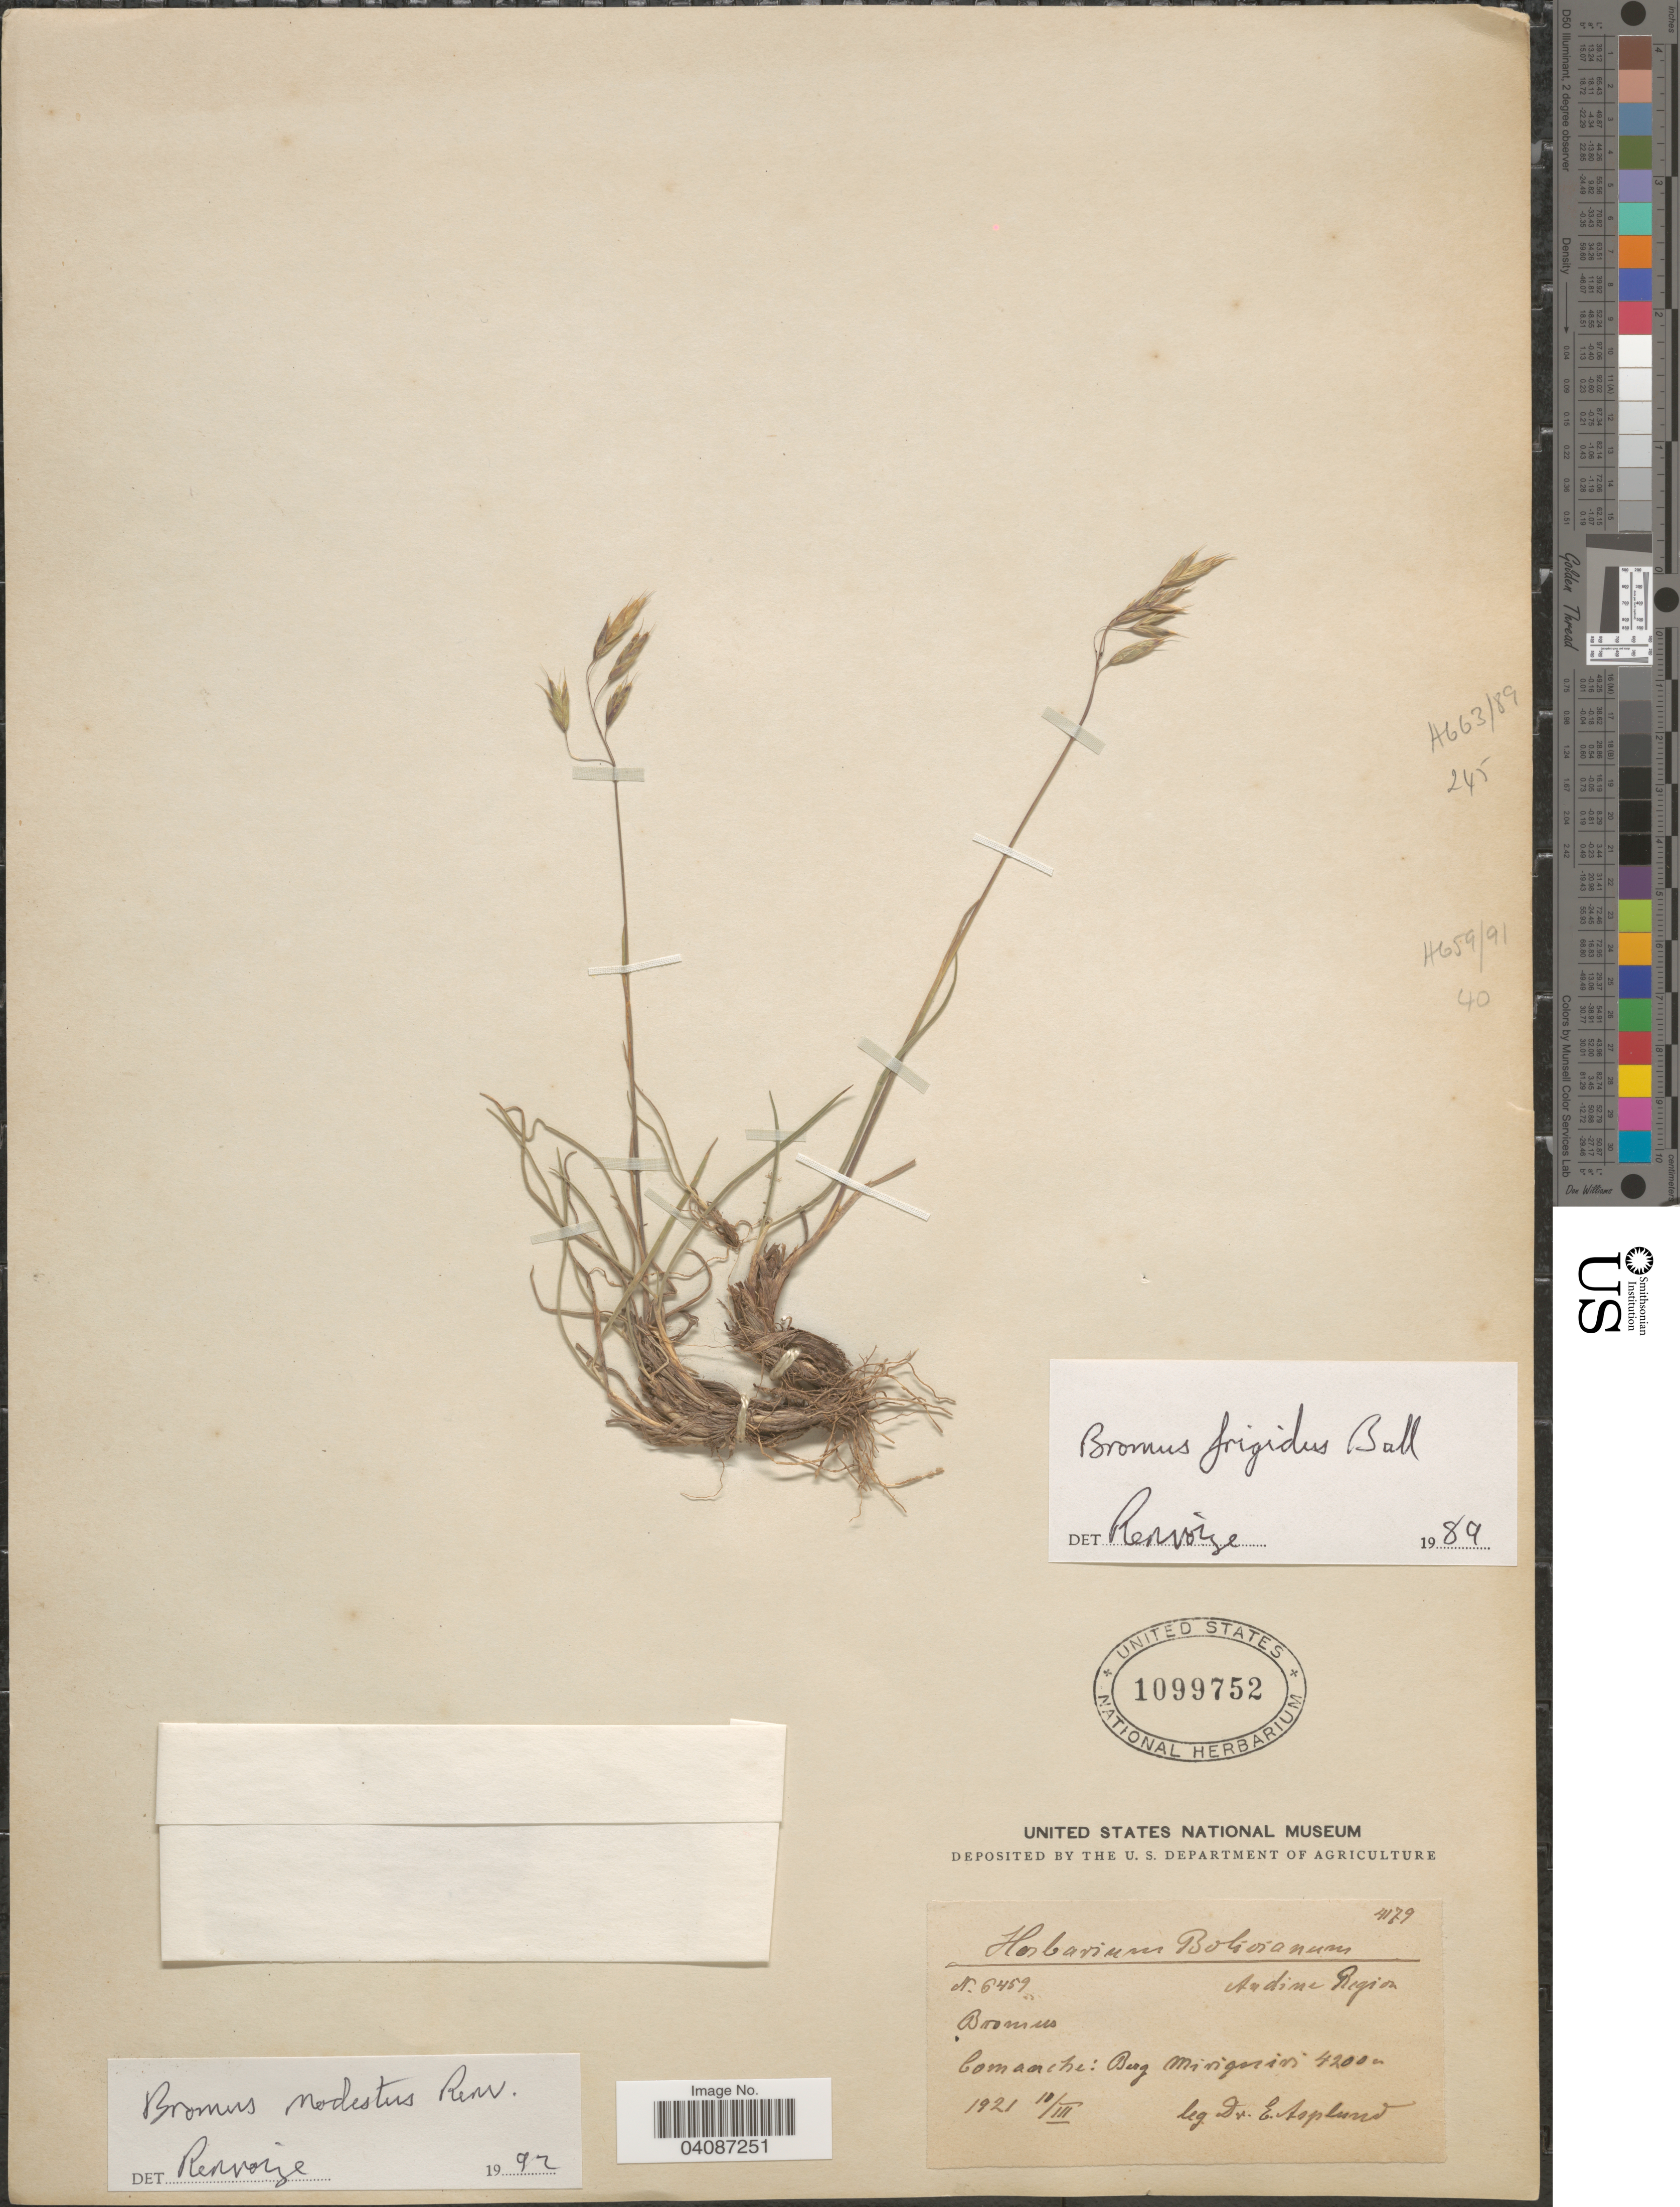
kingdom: Plantae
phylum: Tracheophyta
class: Liliopsida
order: Poales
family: Poaceae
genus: Bromus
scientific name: Bromus modestus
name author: Renvoize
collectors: E. Asplund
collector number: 6459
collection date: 1921-03-10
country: Bolivia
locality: Andine Region. Comanche: Berg Miriquiri.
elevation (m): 4200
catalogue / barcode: US 1099752